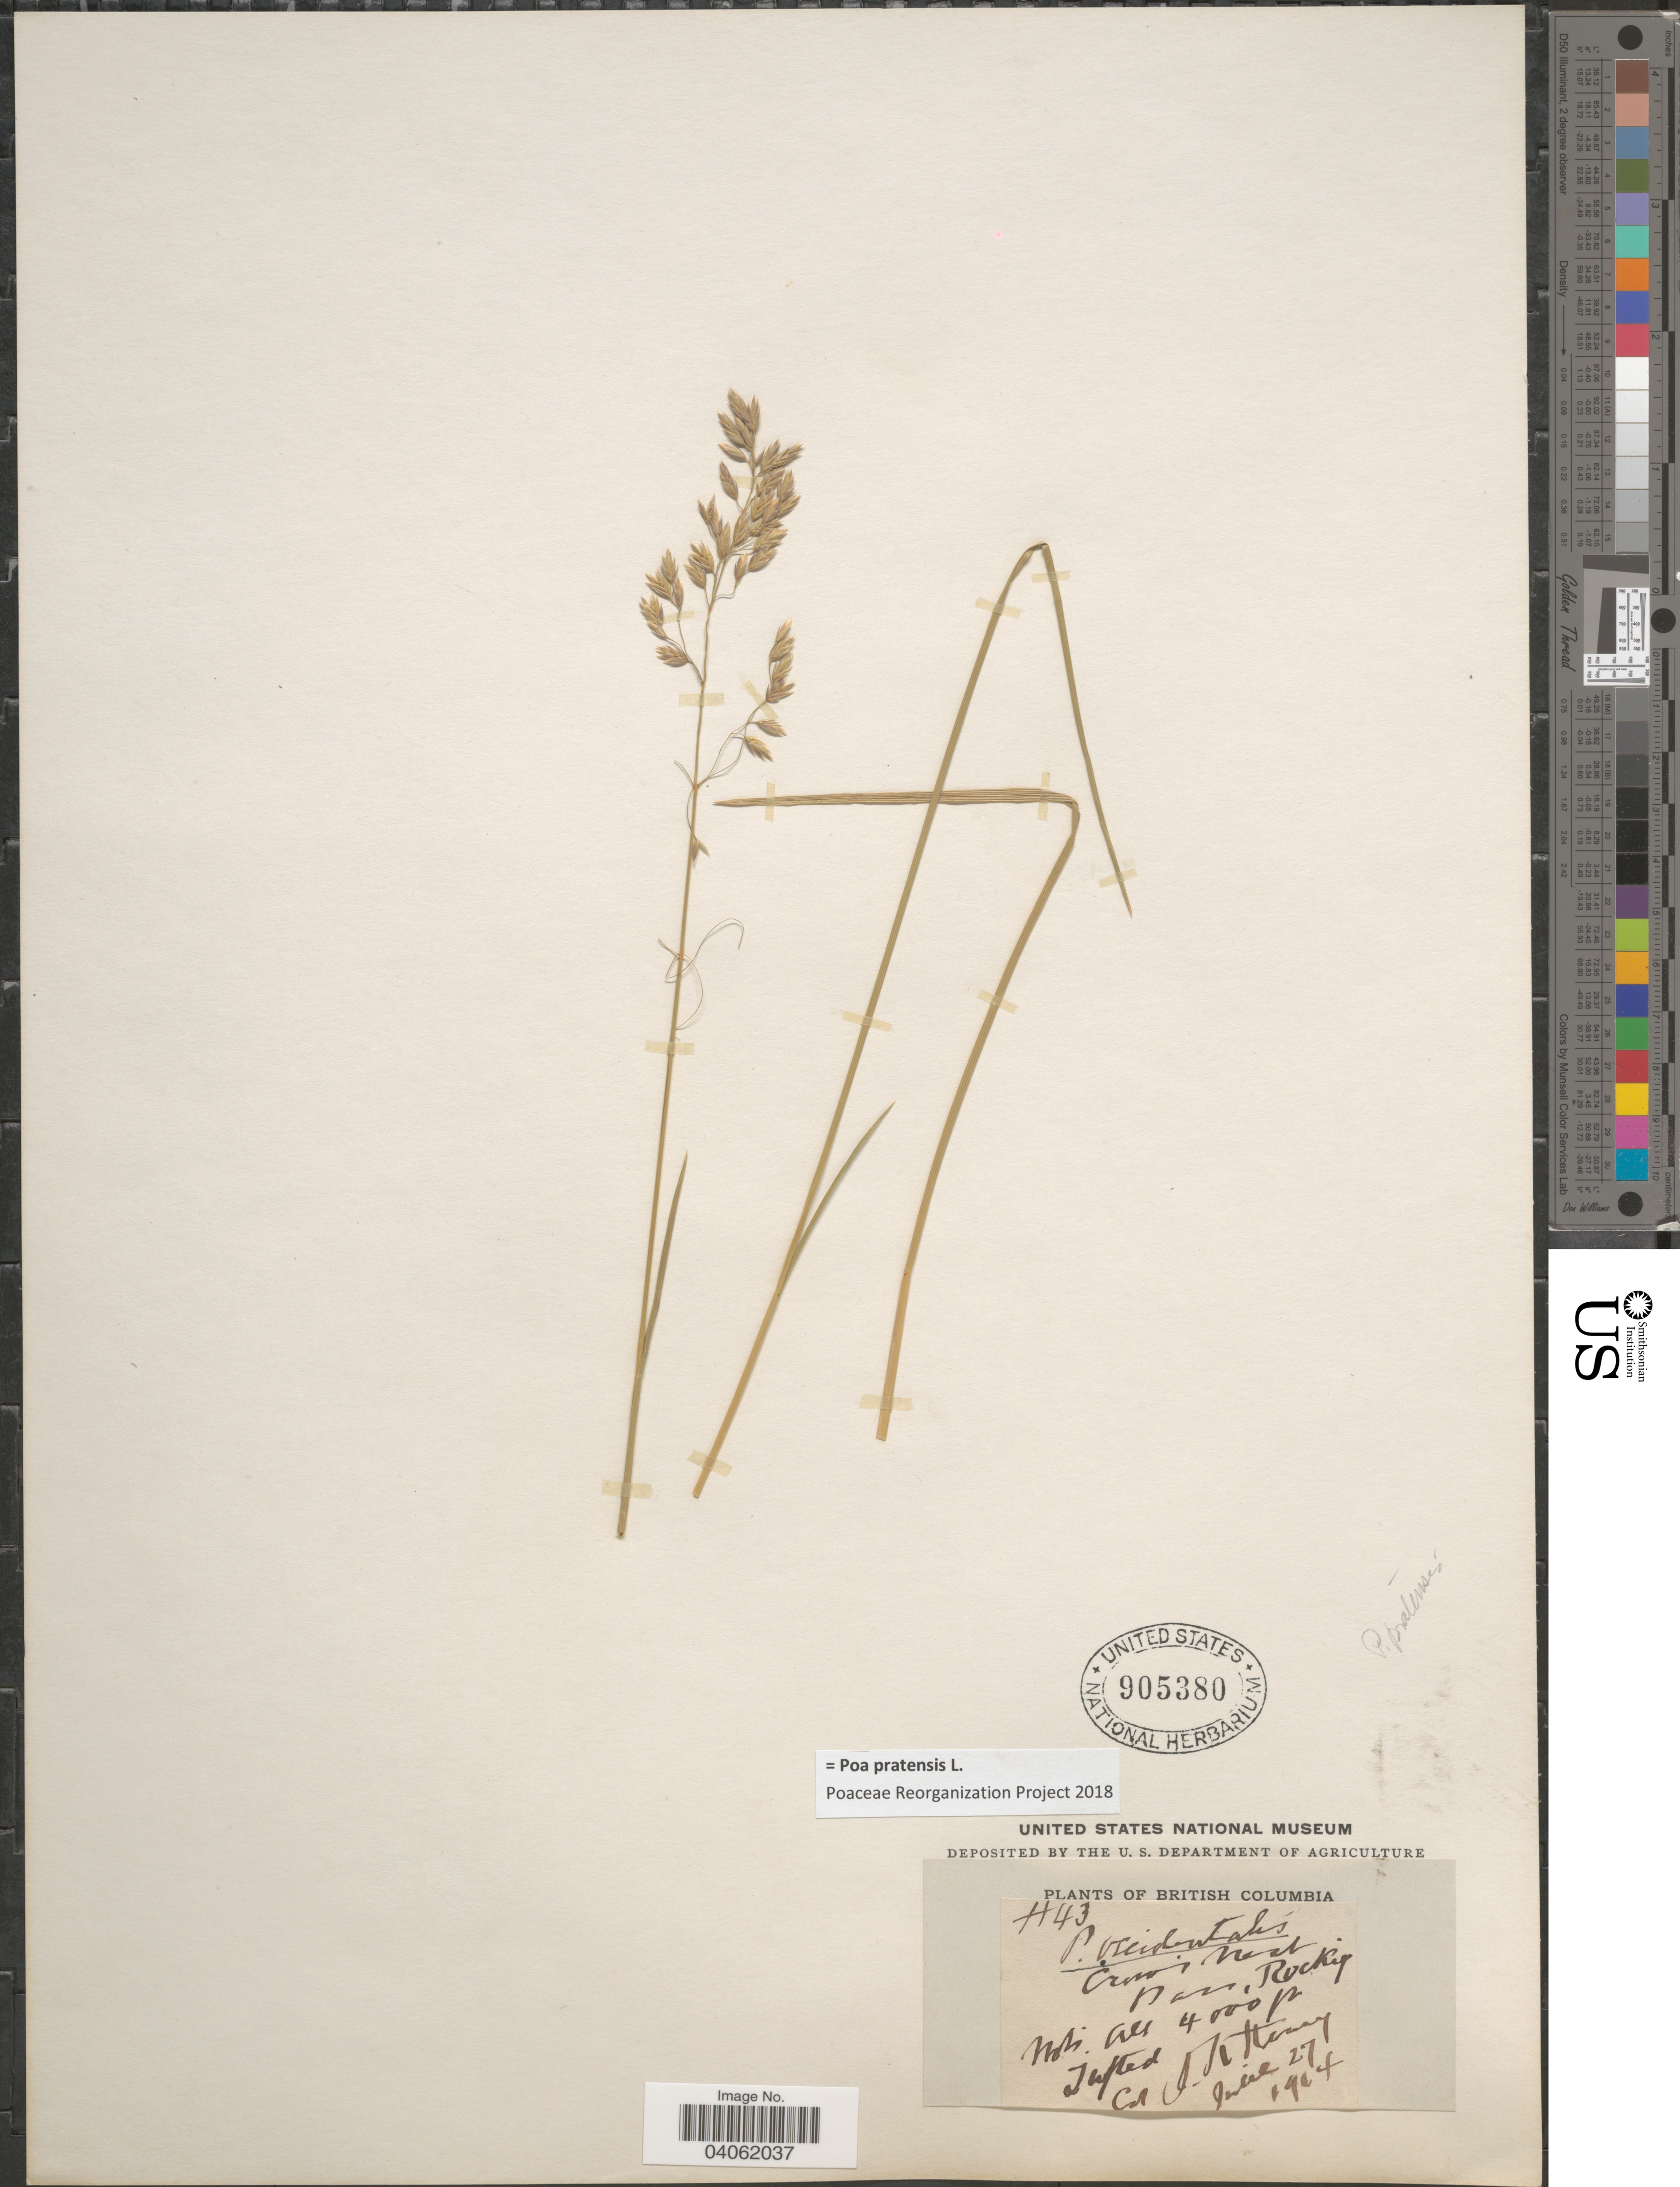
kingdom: Plantae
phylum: Tracheophyta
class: Liliopsida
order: Poales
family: Poaceae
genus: Poa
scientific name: Poa pratensis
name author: L.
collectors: J. K. Henry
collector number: H43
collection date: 1914-07-27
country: Canada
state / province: British Columbia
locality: Crows Nest Pass, Rocky Mts.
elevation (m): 1219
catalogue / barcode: US 905380